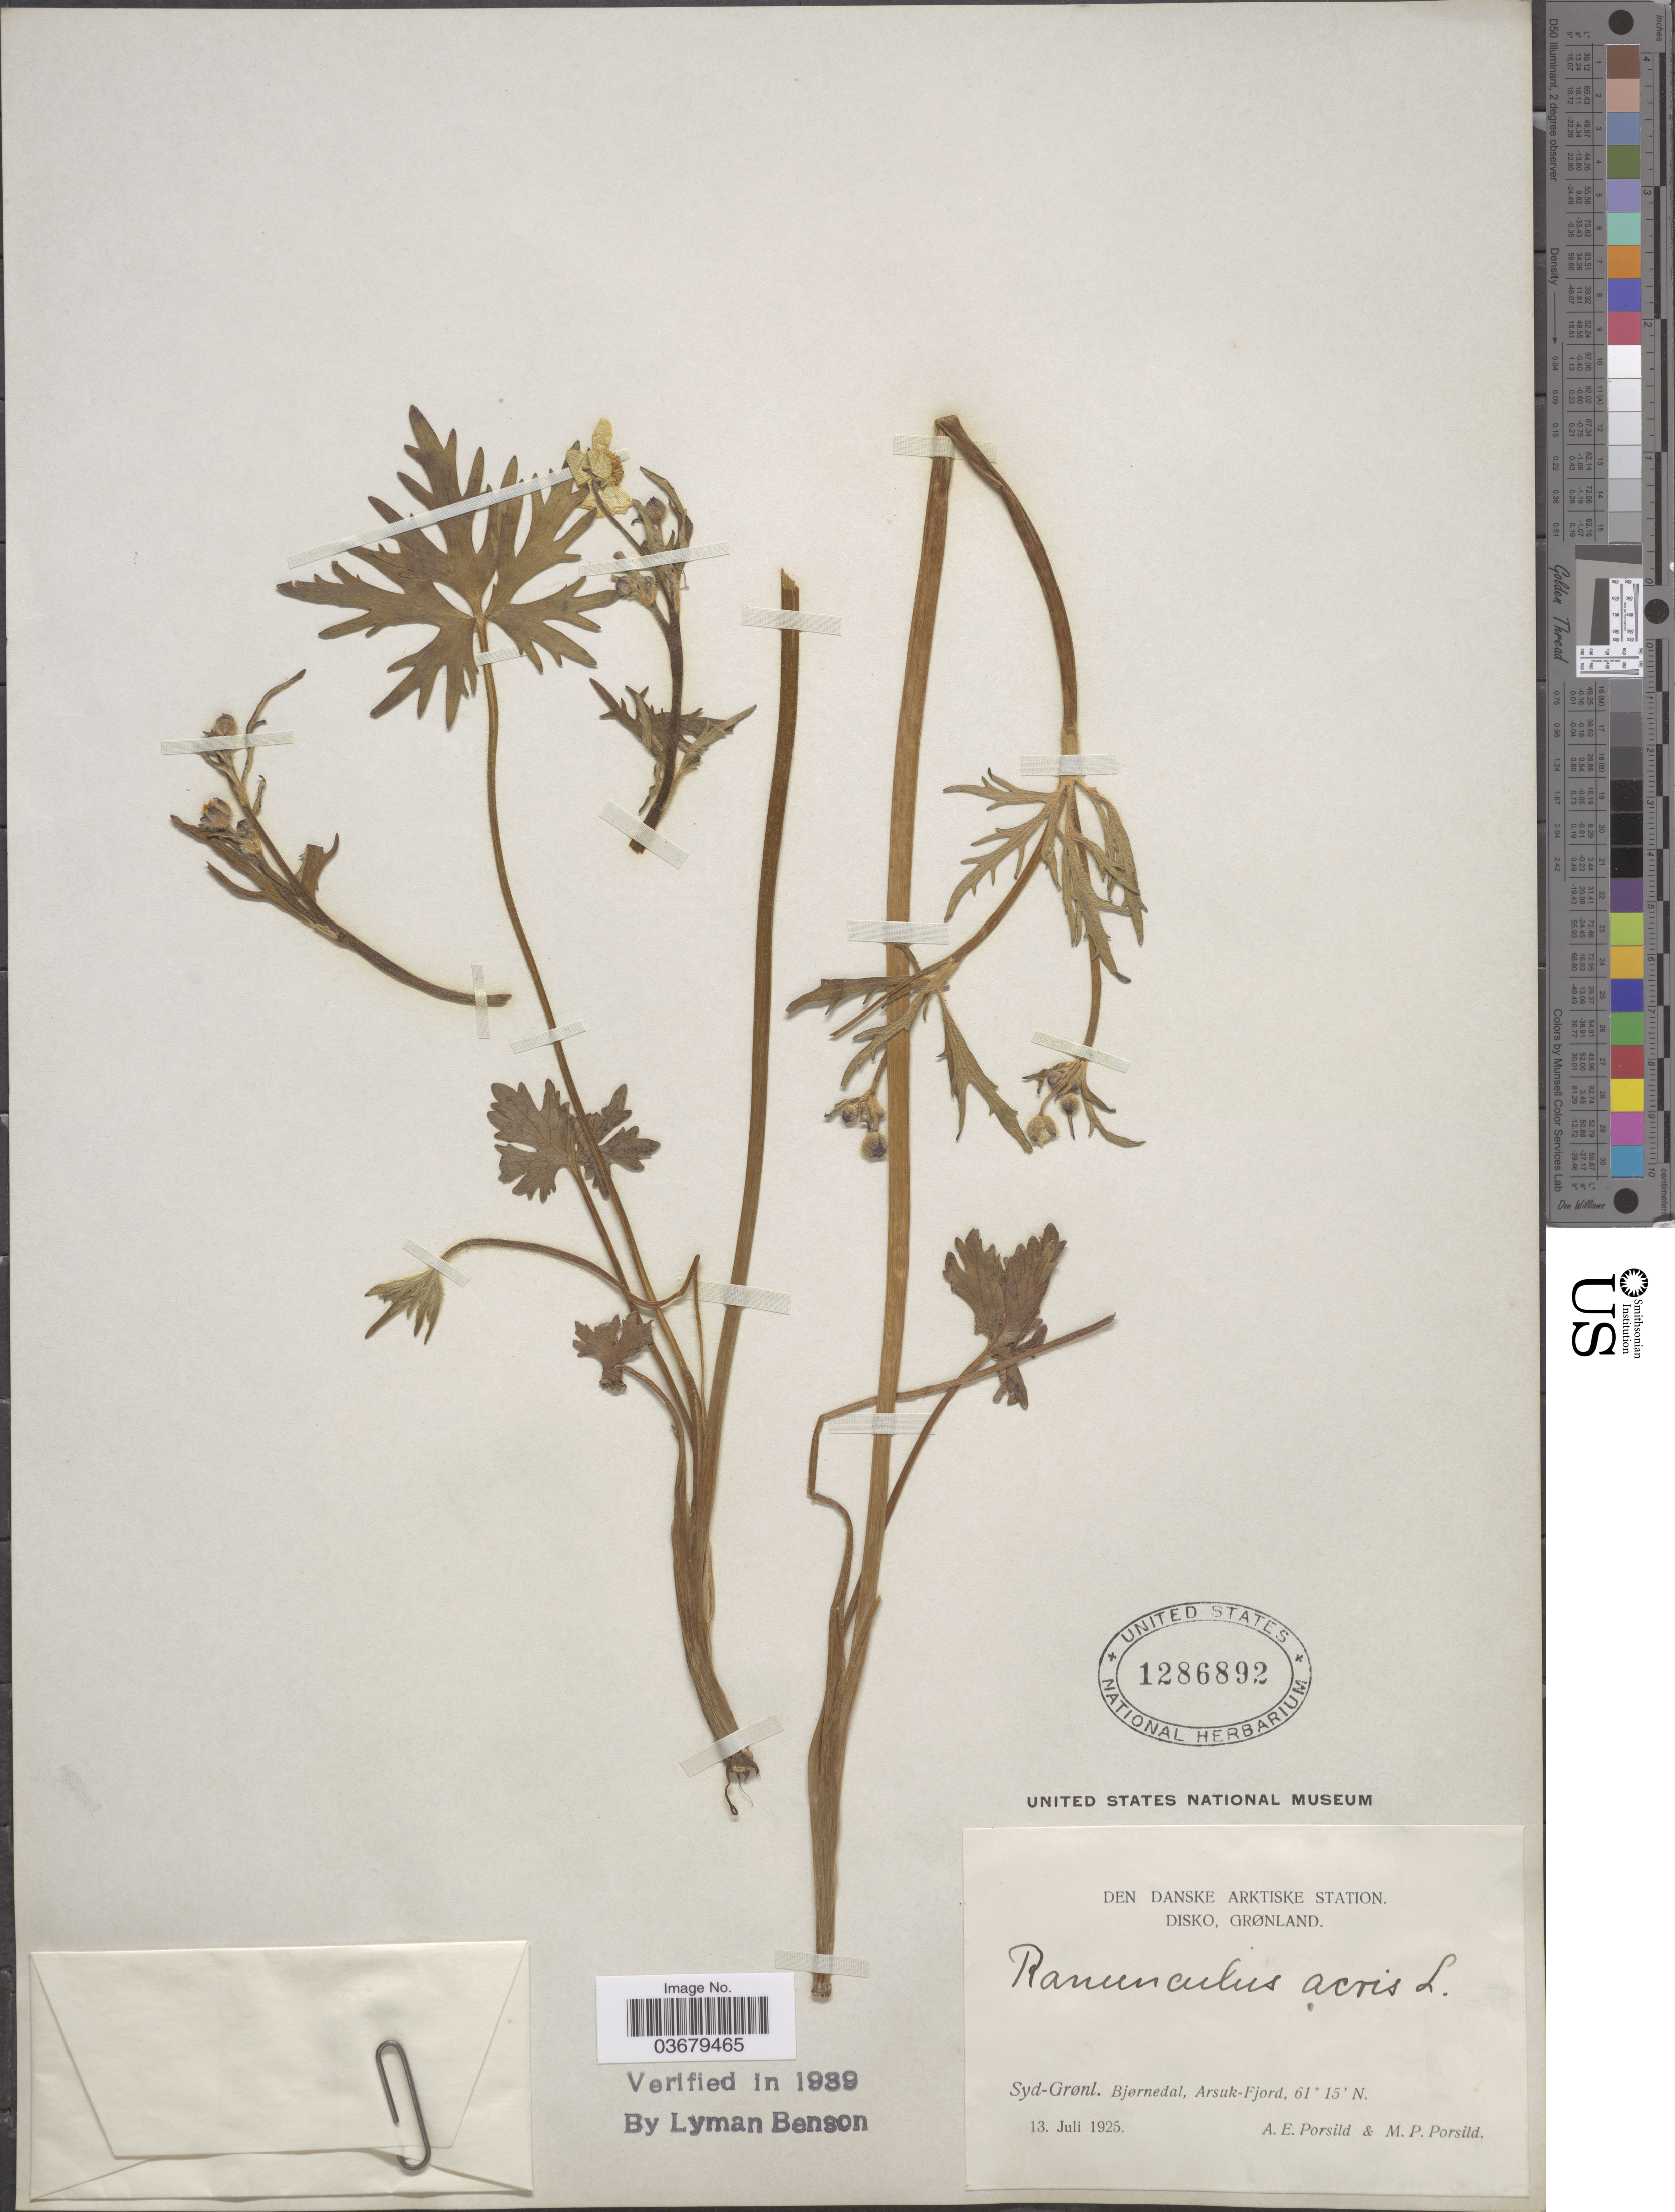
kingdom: Plantae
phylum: Tracheophyta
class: Magnoliopsida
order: Ranunculales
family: Ranunculaceae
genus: Ranunculus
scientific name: Ranunculus acris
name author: L.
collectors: A. E. Porsild & M. P. Porsild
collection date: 1925-07-13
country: Greenland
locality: Den Danske Artiske Station. Disko, Grønland. Syd-Grønl. Bjørnedal, Arsuk-Fjord.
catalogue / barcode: US 1286892